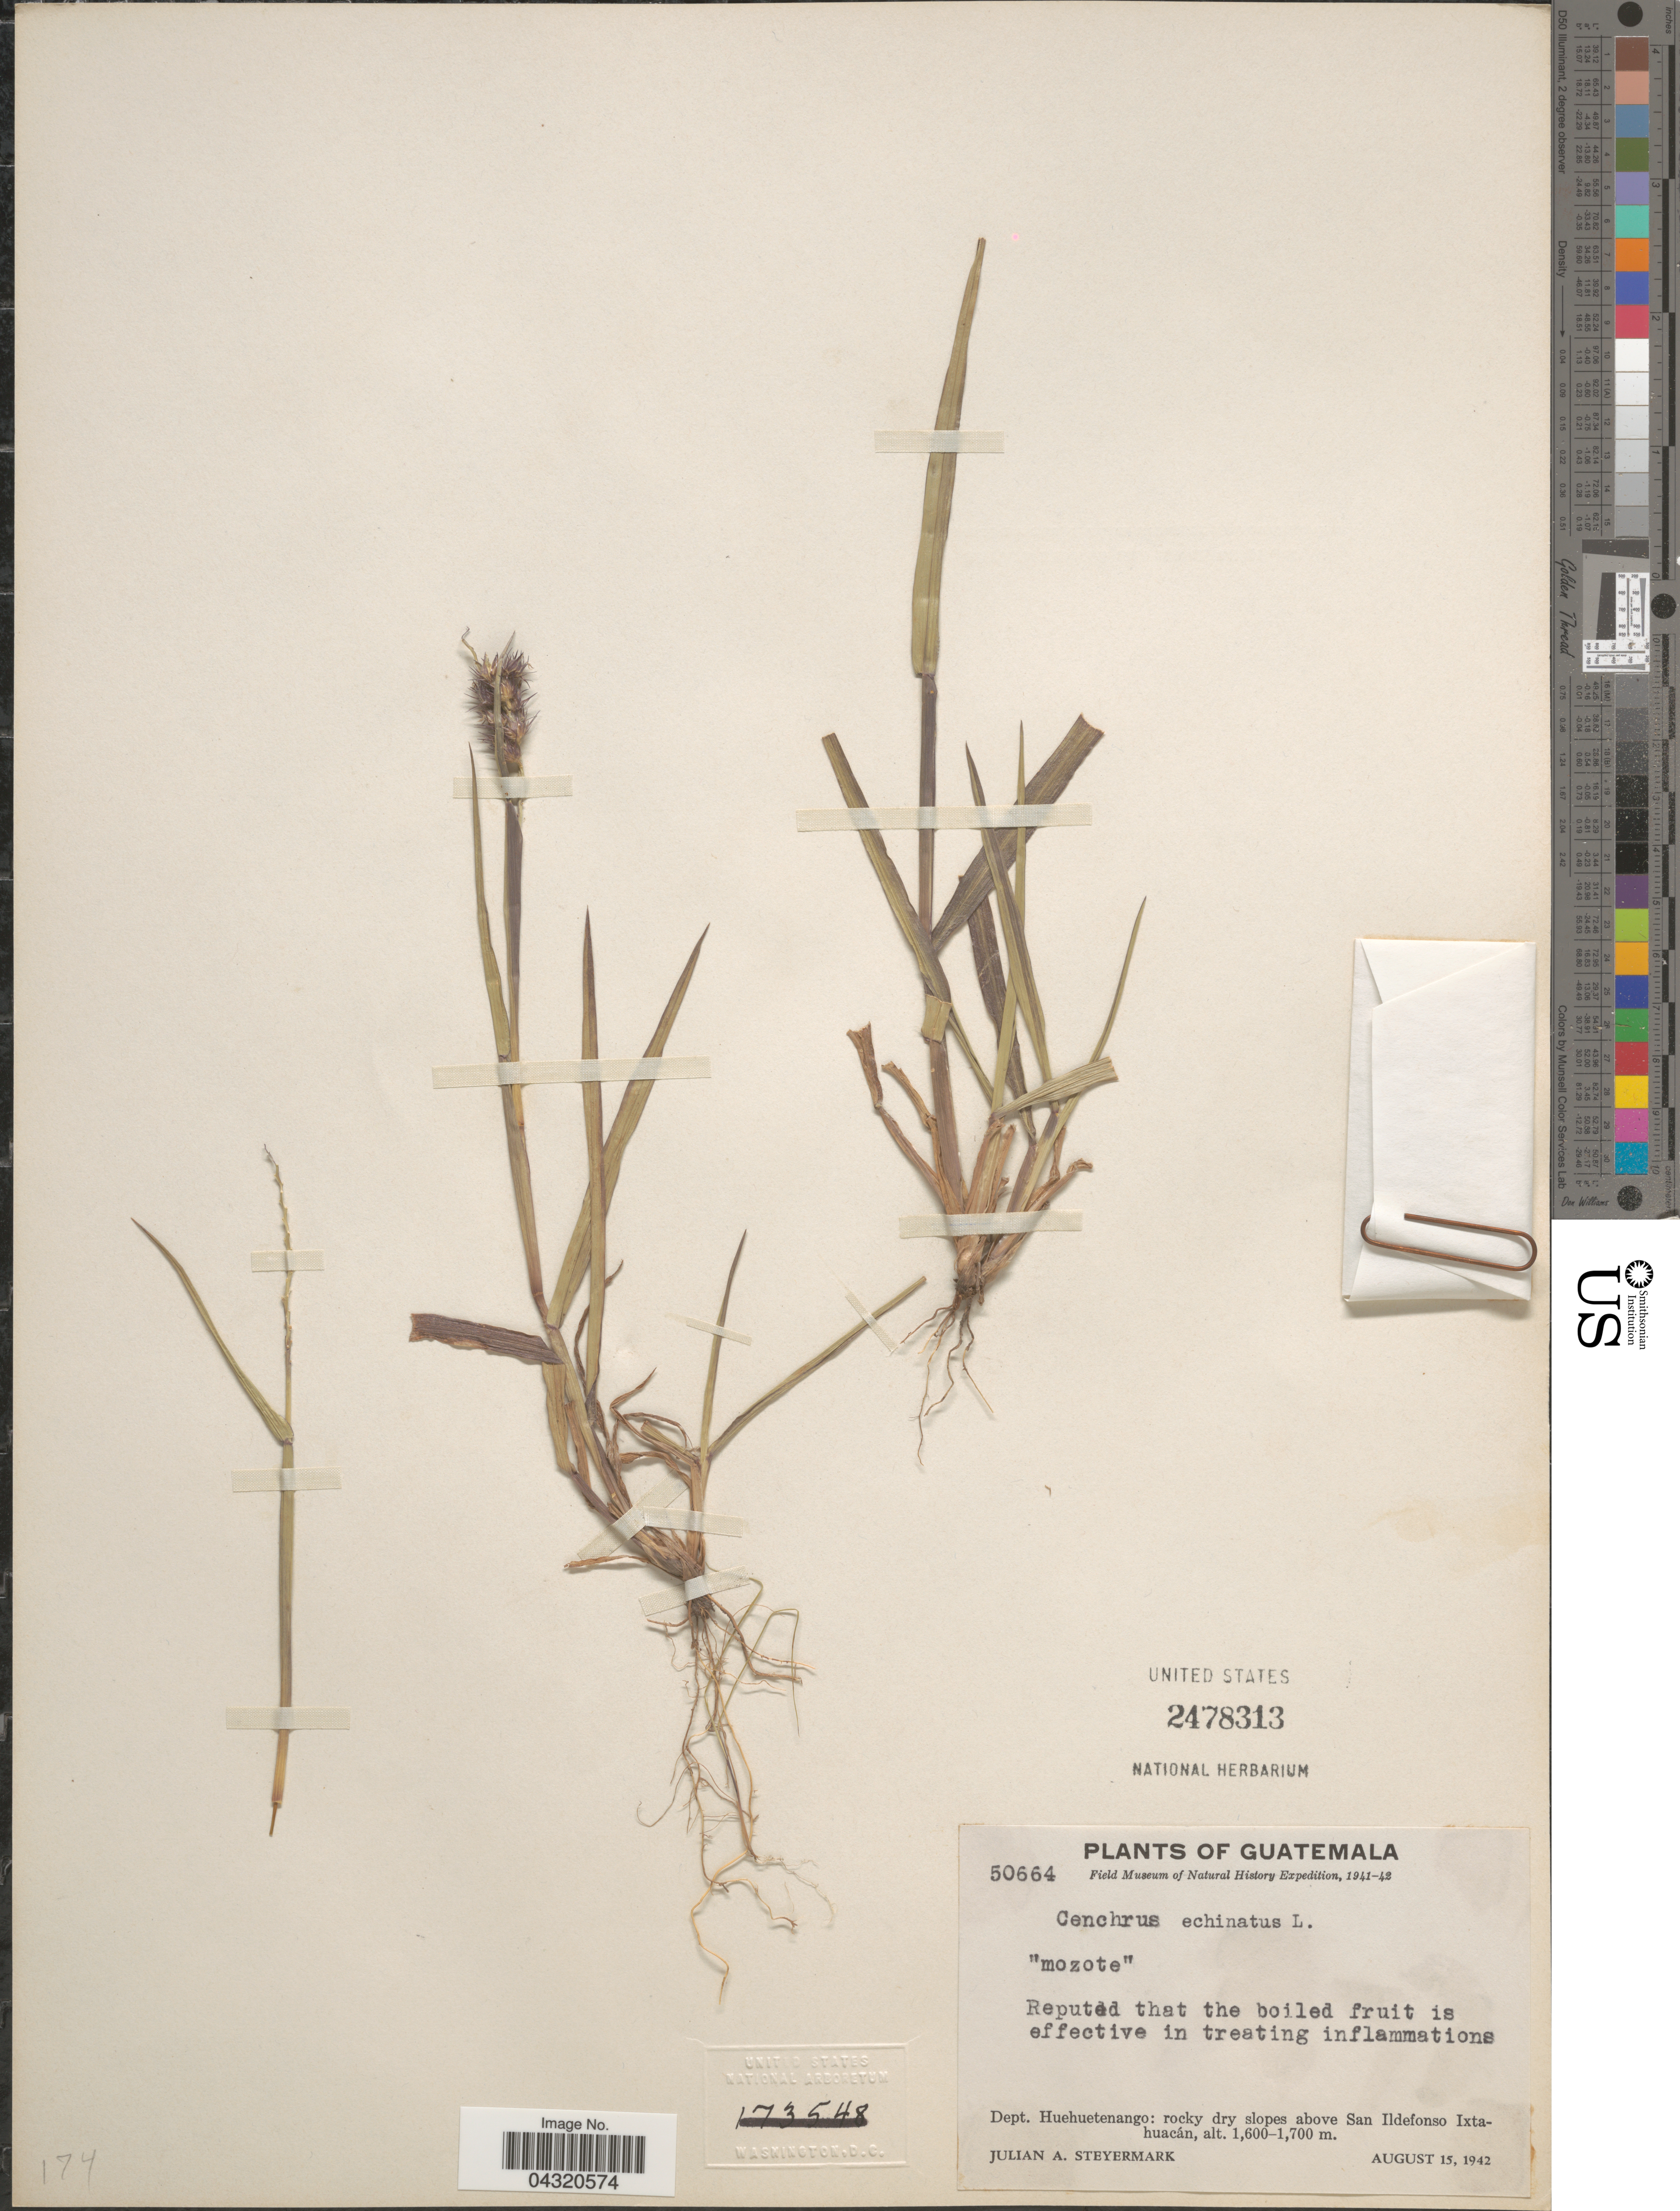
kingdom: Plantae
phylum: Tracheophyta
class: Liliopsida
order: Poales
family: Poaceae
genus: Cenchrus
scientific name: Cenchrus echinatus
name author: L.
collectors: J. Steyermark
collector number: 50664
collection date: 1942-08-15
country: Guatemala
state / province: Huehuetenango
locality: Field Museum of Natural History Expedition, 1941-42. Dept. Huehuetenango: rocky dry slopes above San Ildefonso Ixtahuacán.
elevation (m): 1600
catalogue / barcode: US 2478313